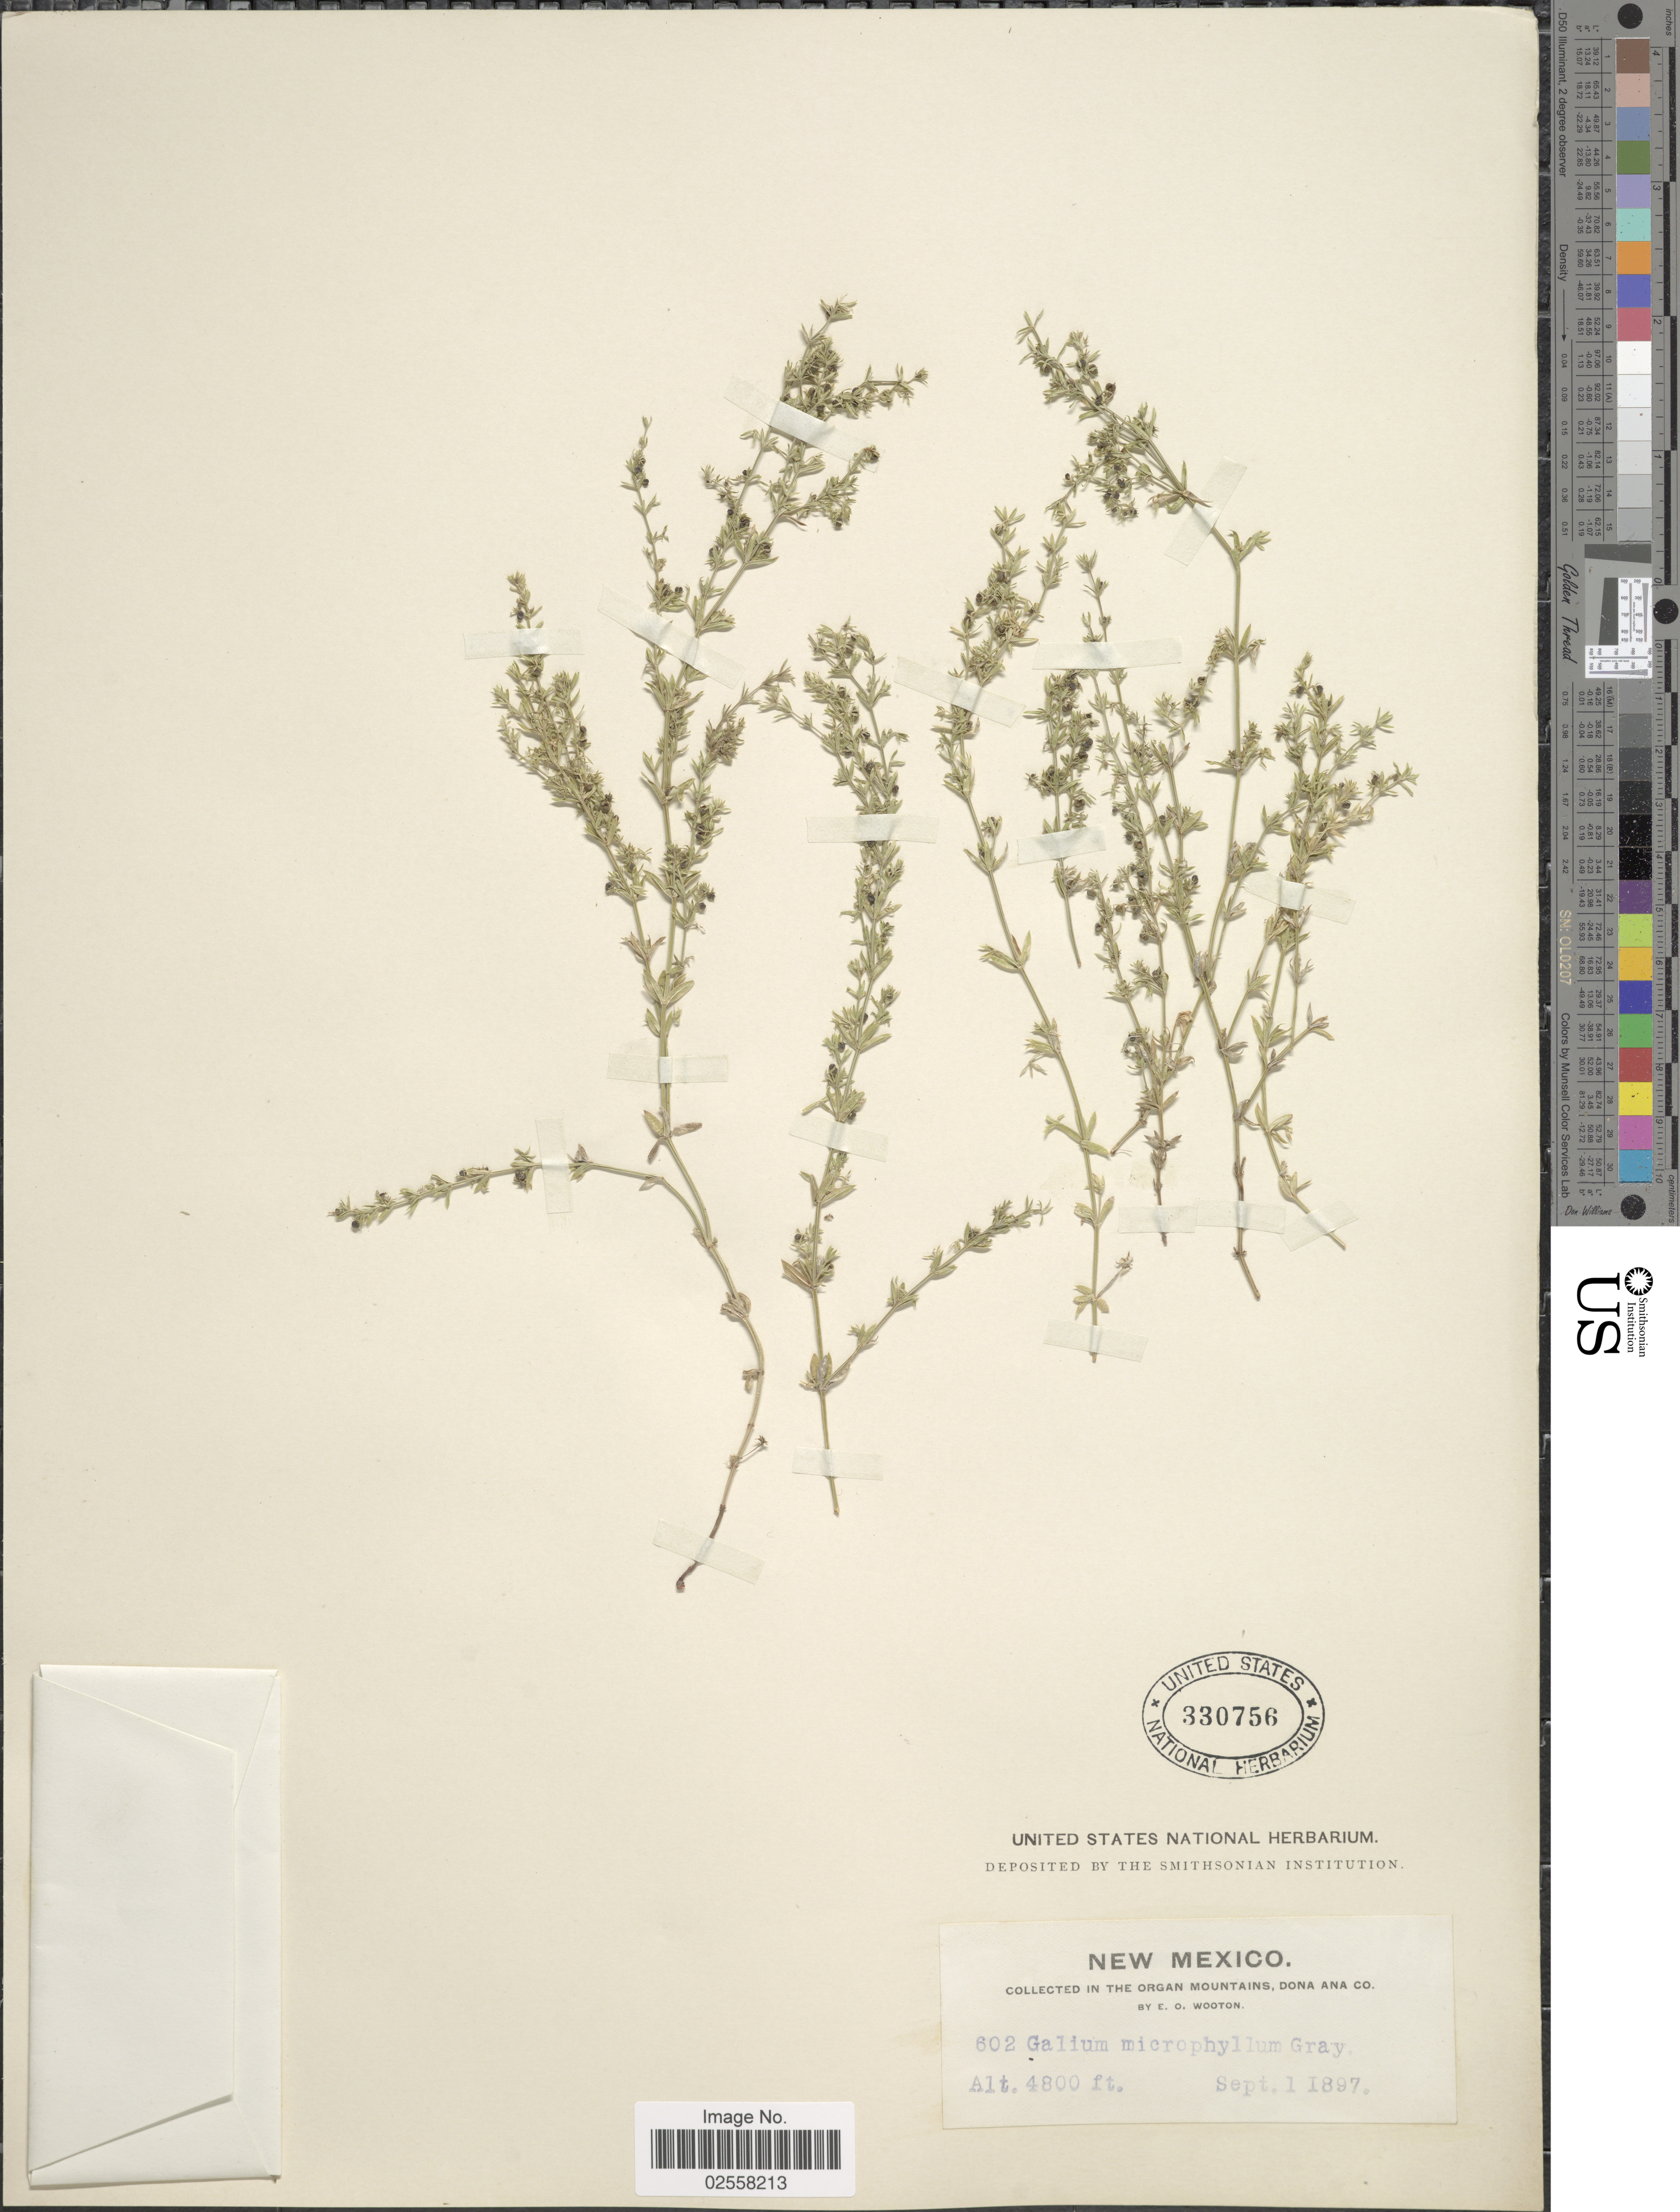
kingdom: Plantae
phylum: Tracheophyta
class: Magnoliopsida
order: Gentianales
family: Rubiaceae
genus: Galium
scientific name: Galium microphyllum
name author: A. Gray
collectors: E. O. Wooton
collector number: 602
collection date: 1897-09-01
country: United States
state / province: New Mexico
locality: In the Morgan Mountains, Dona Ana Co.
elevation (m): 1463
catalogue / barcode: US 330756